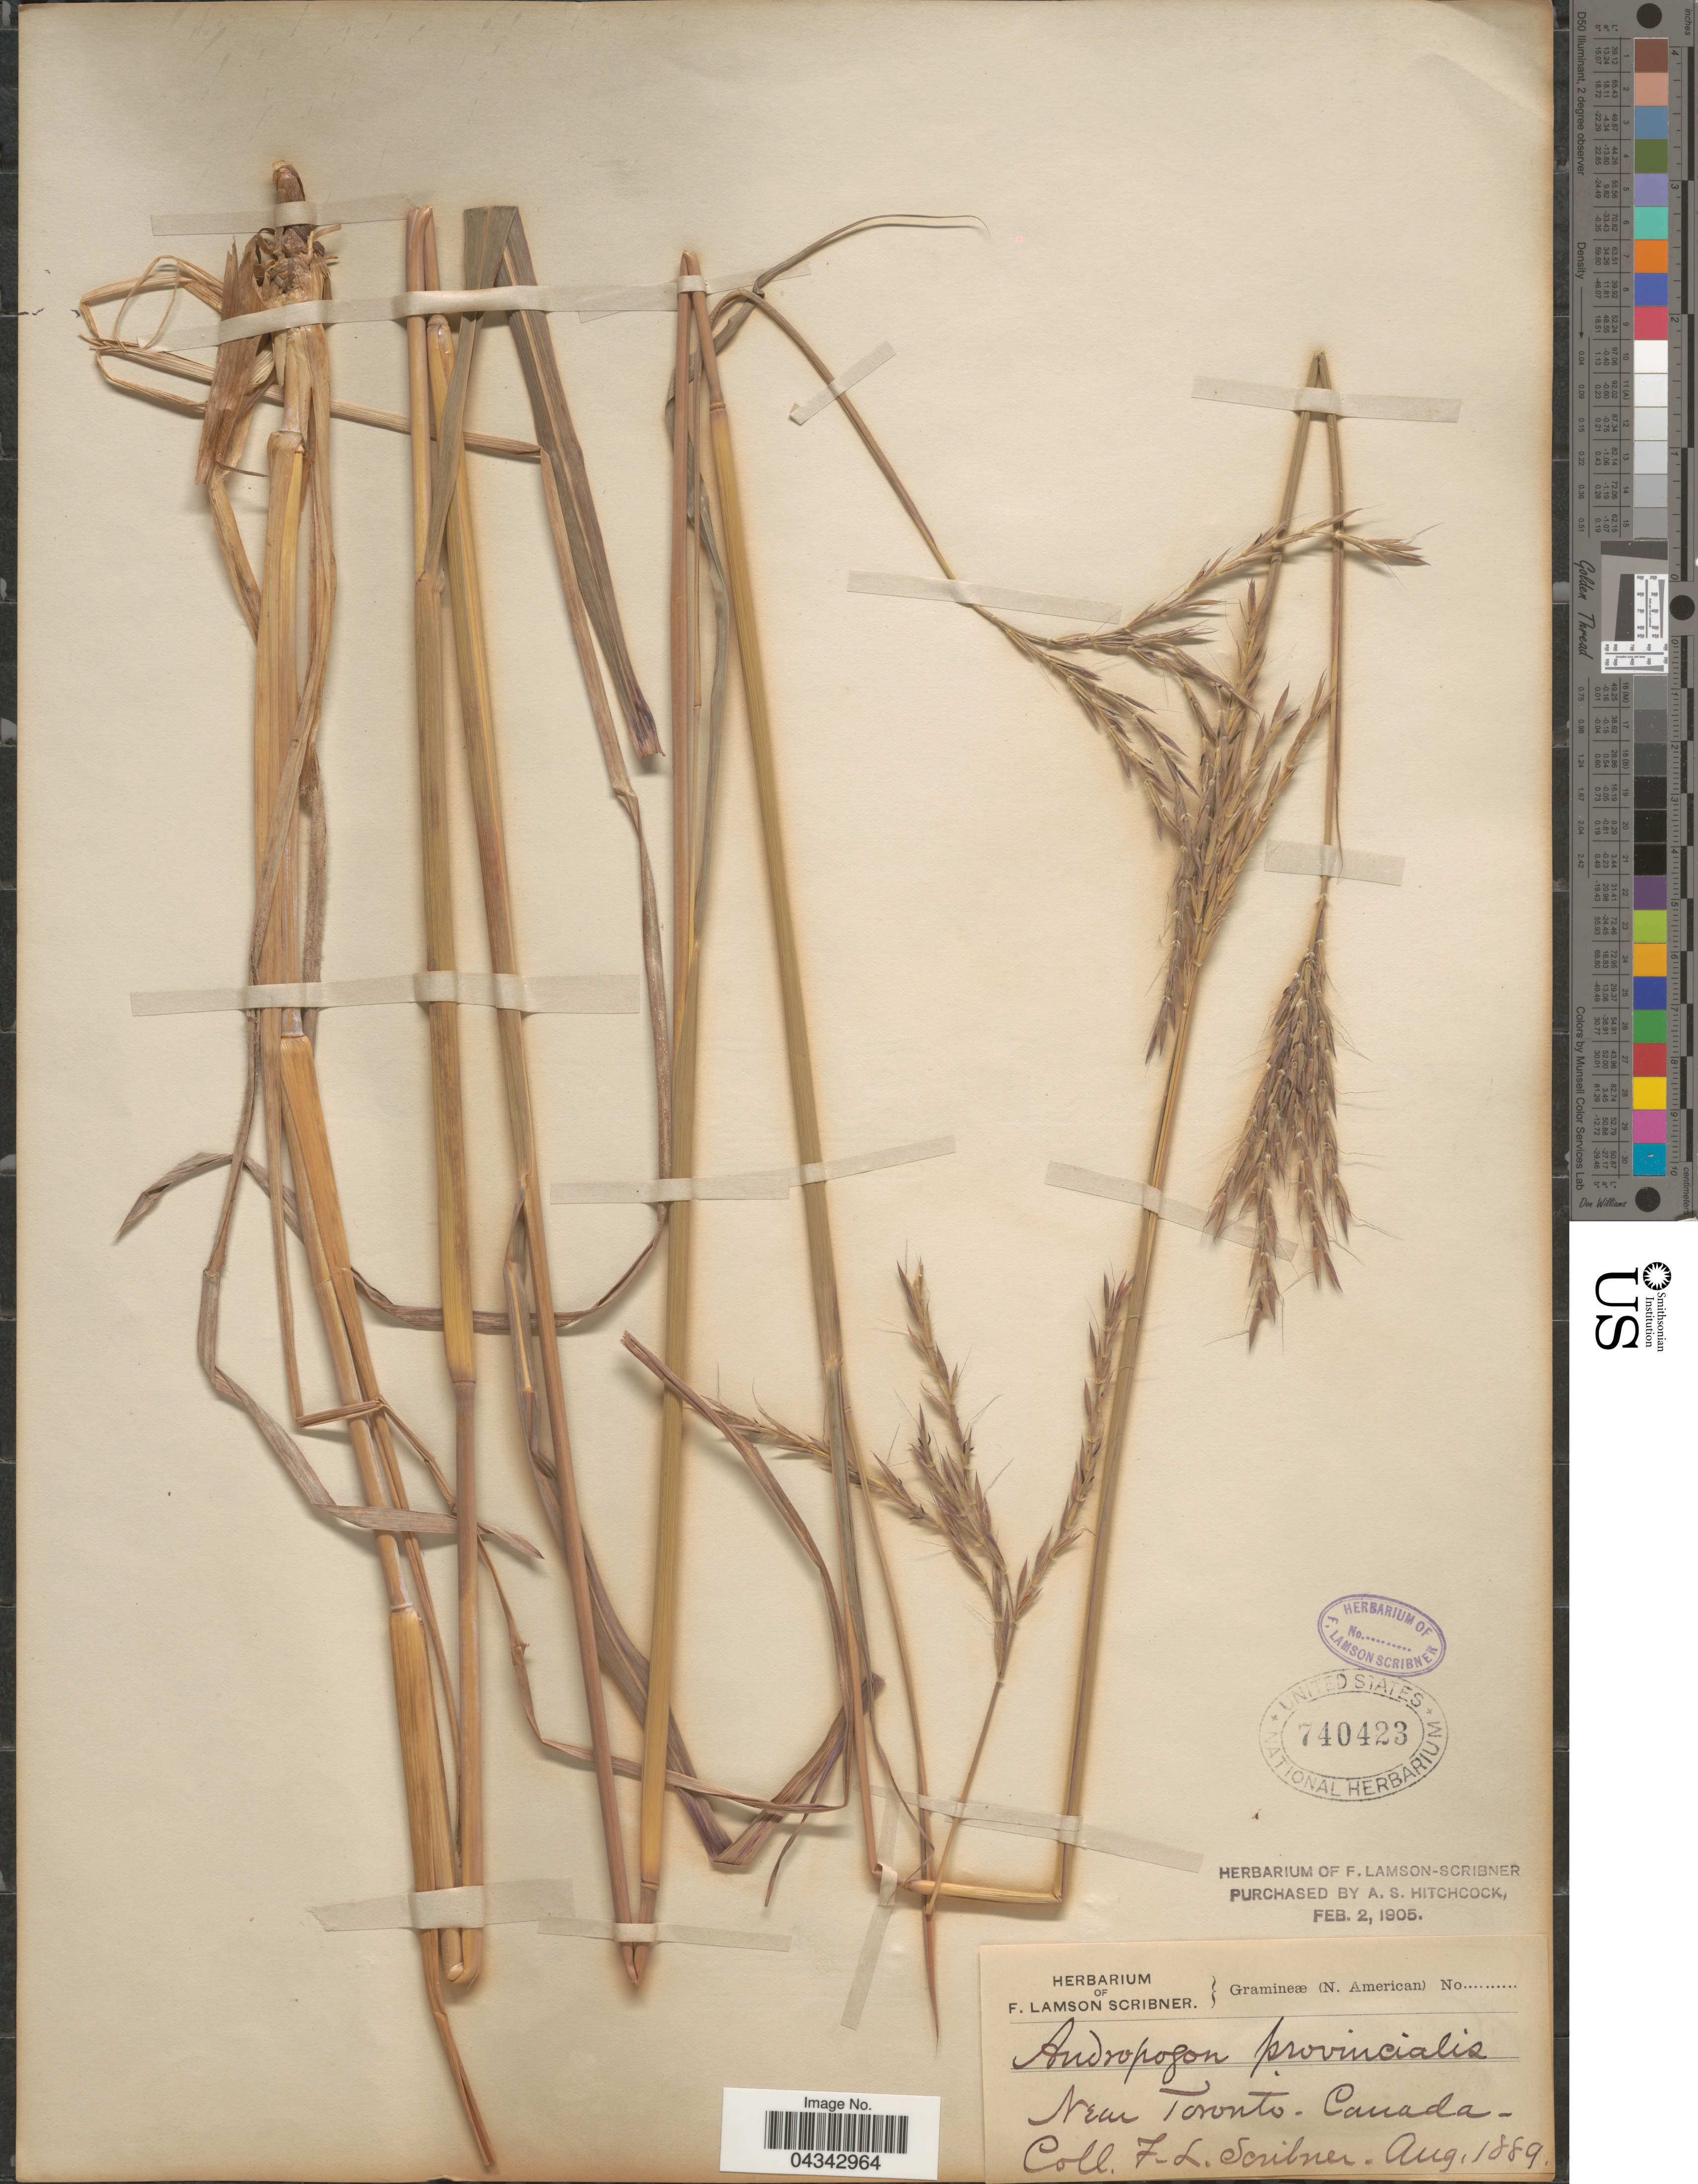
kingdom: Plantae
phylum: Tracheophyta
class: Liliopsida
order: Poales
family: Poaceae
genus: Andropogon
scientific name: Andropogon gerardii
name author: Vitman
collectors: F. L. Scribner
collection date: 1889-08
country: Canada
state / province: Ontario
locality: New Toronto.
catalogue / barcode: US 740423